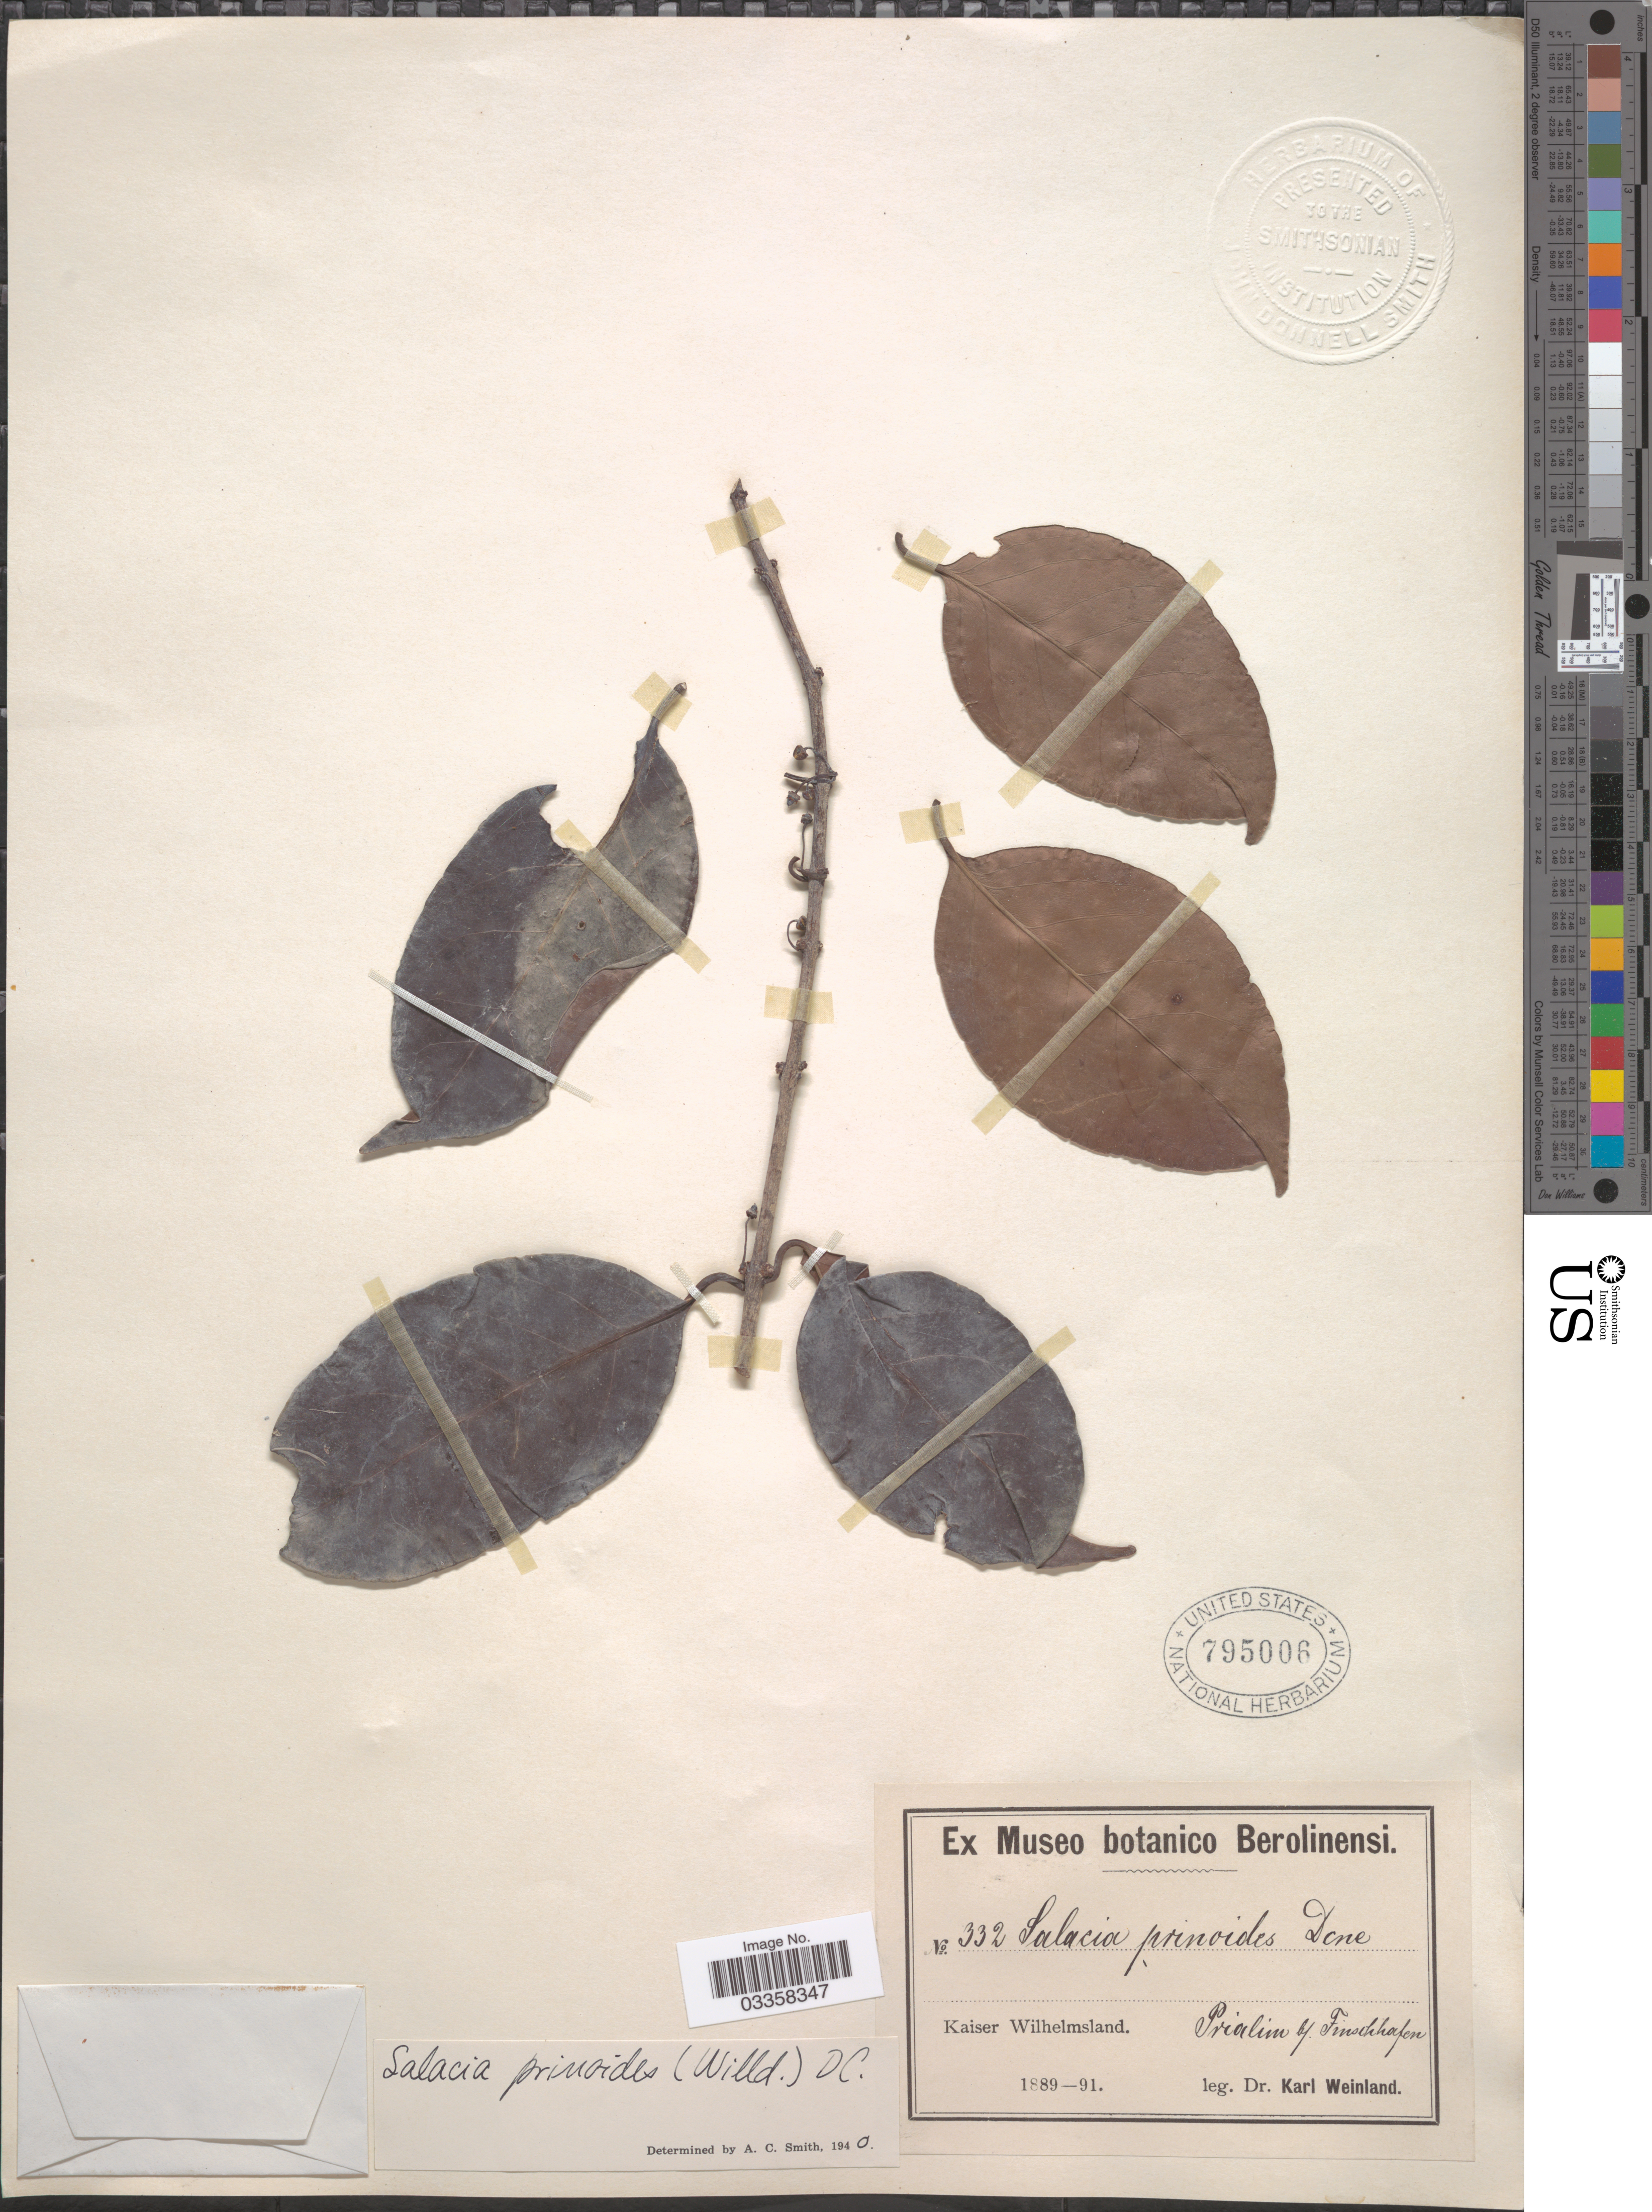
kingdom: Plantae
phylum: Tracheophyta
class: Magnoliopsida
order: Celastrales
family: Celastraceae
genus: Salacia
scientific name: Salacia prinoides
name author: (Willd.) DC.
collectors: K. Weinland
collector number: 332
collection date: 1889/1891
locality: Kaiser Wilhelmsland. Prialin [interpreted] of [interpreted] Finschhafen.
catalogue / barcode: US 795006